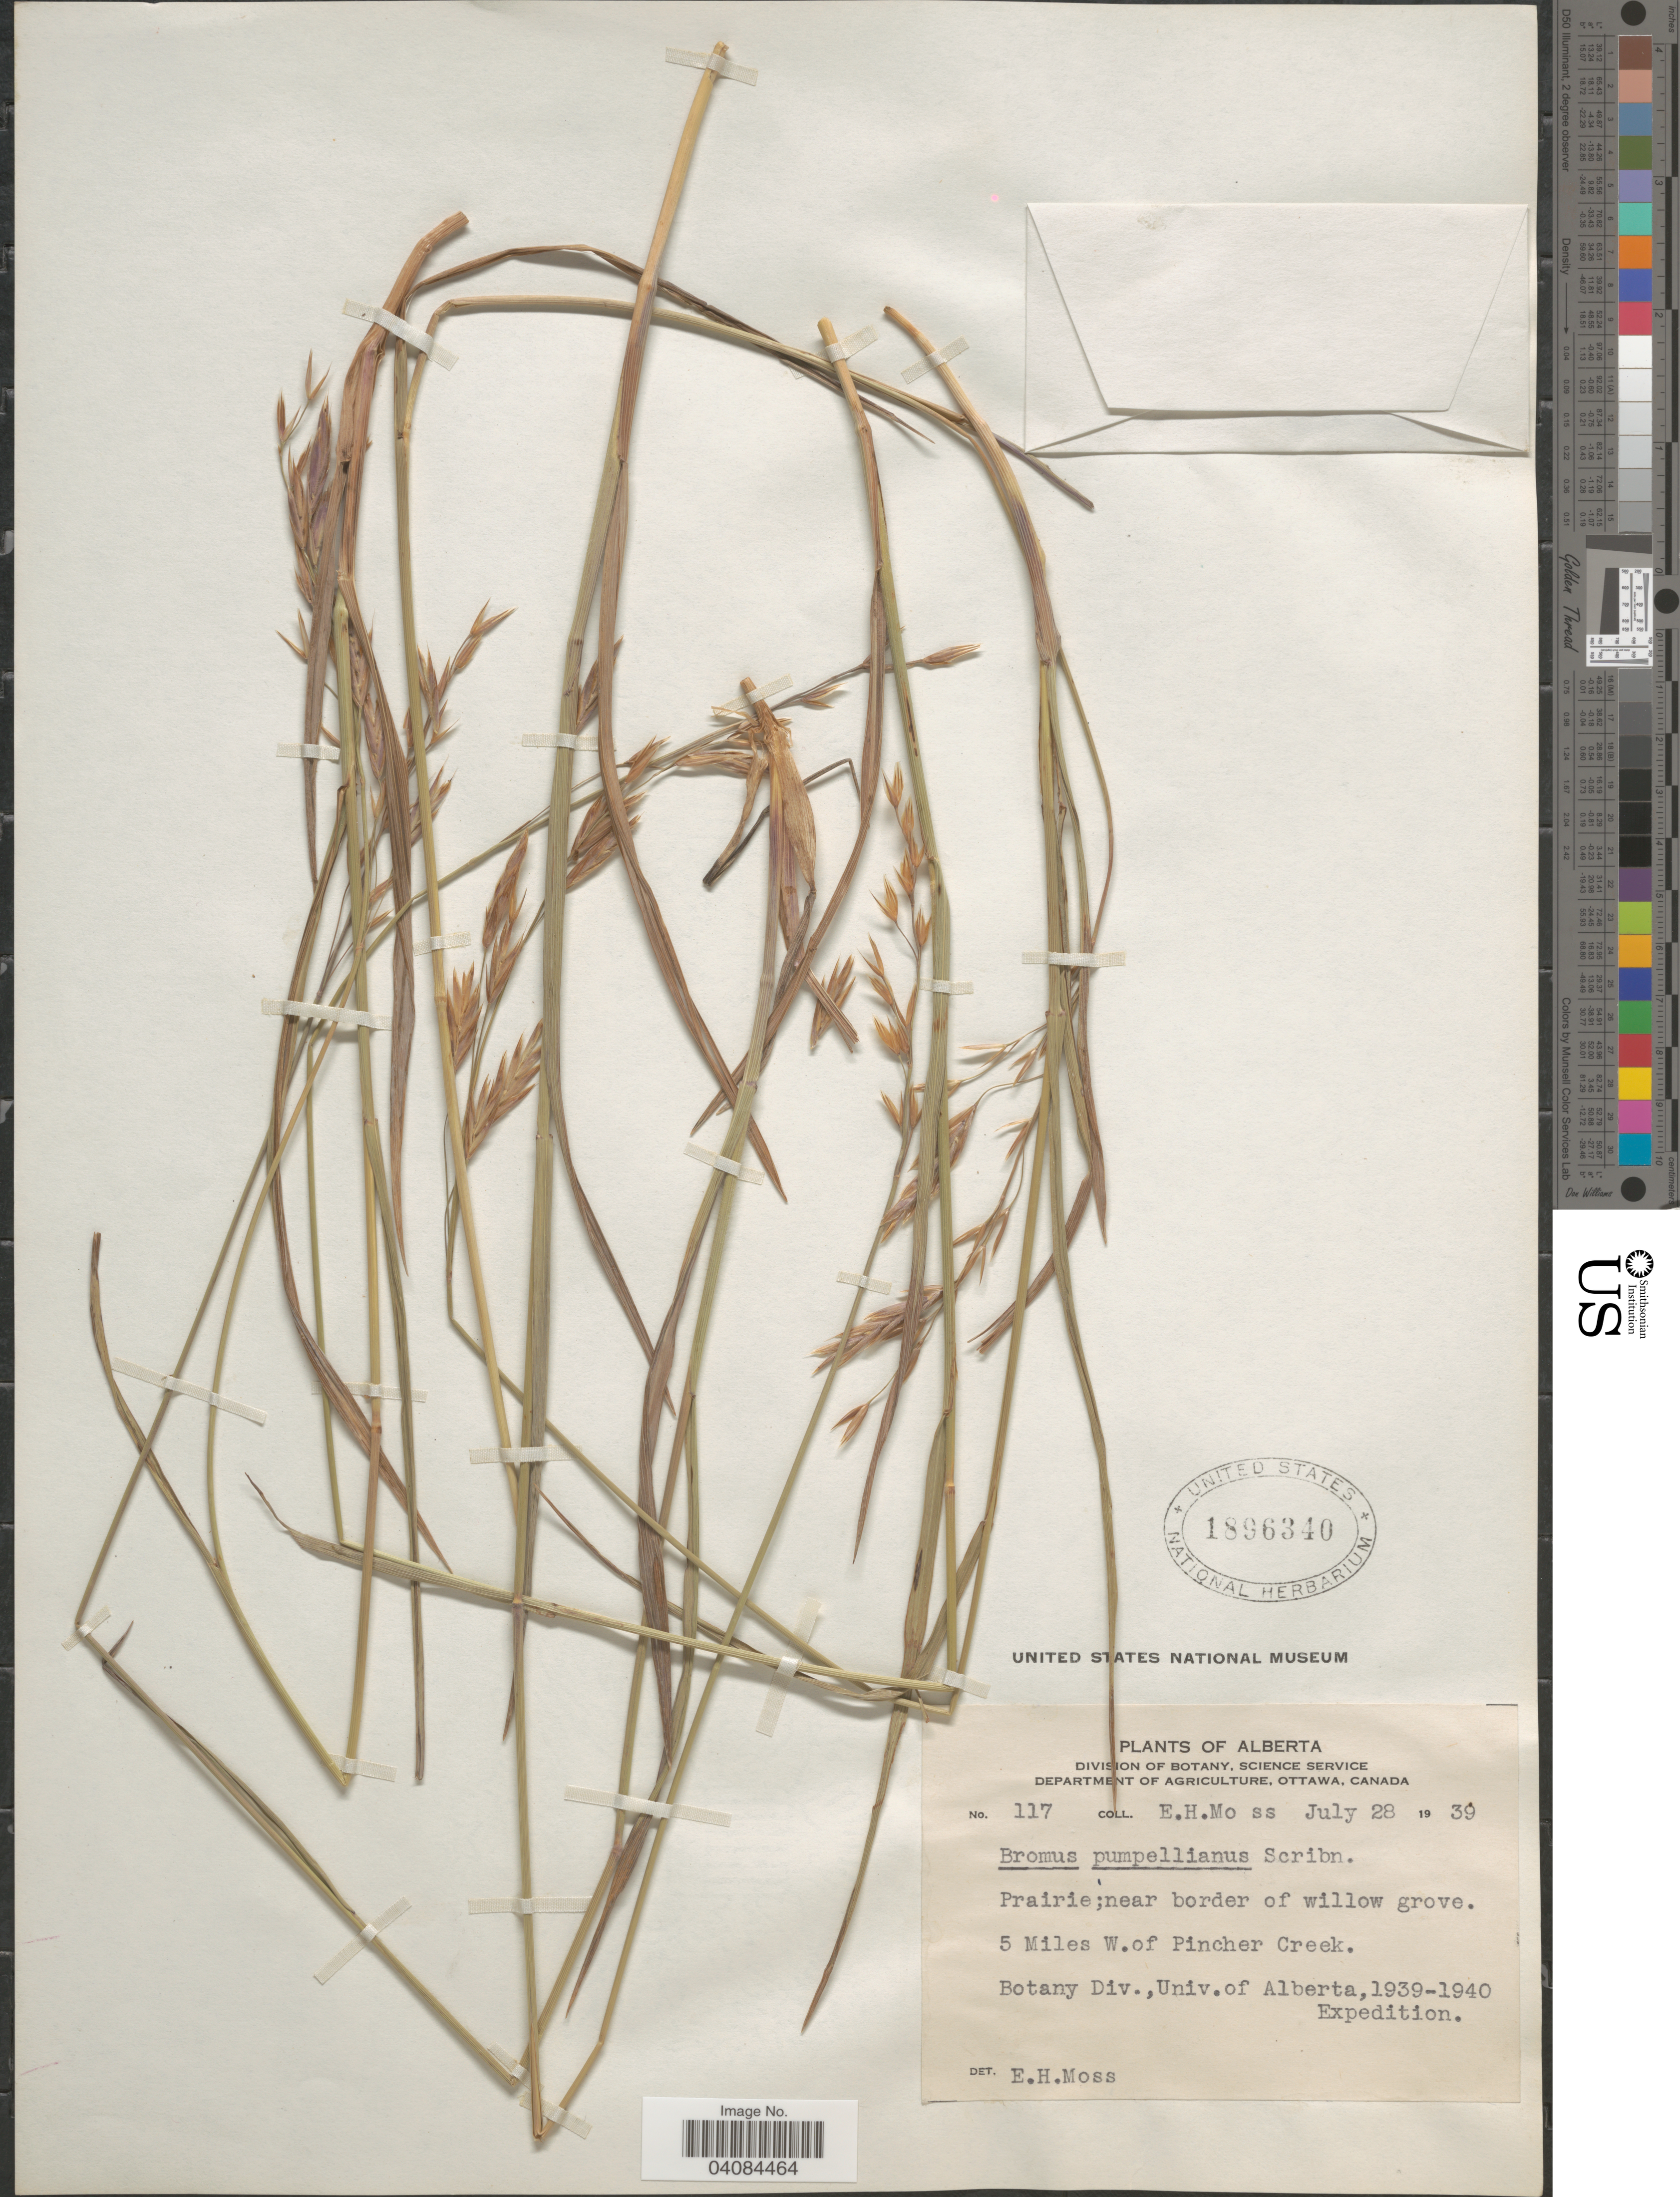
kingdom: Plantae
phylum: Tracheophyta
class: Liliopsida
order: Poales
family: Poaceae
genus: Bromus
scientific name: Bromus pumpellianus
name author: Scribn.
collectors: E. Moss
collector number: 117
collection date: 1939-07-28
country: Canada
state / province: Alberta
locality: Prairie; near border of willow grove. 5 Miles W. of Pincher Creek. Botany Div., Univ. of Alberta, 1939-1940 Expedition.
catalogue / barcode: US 1896340